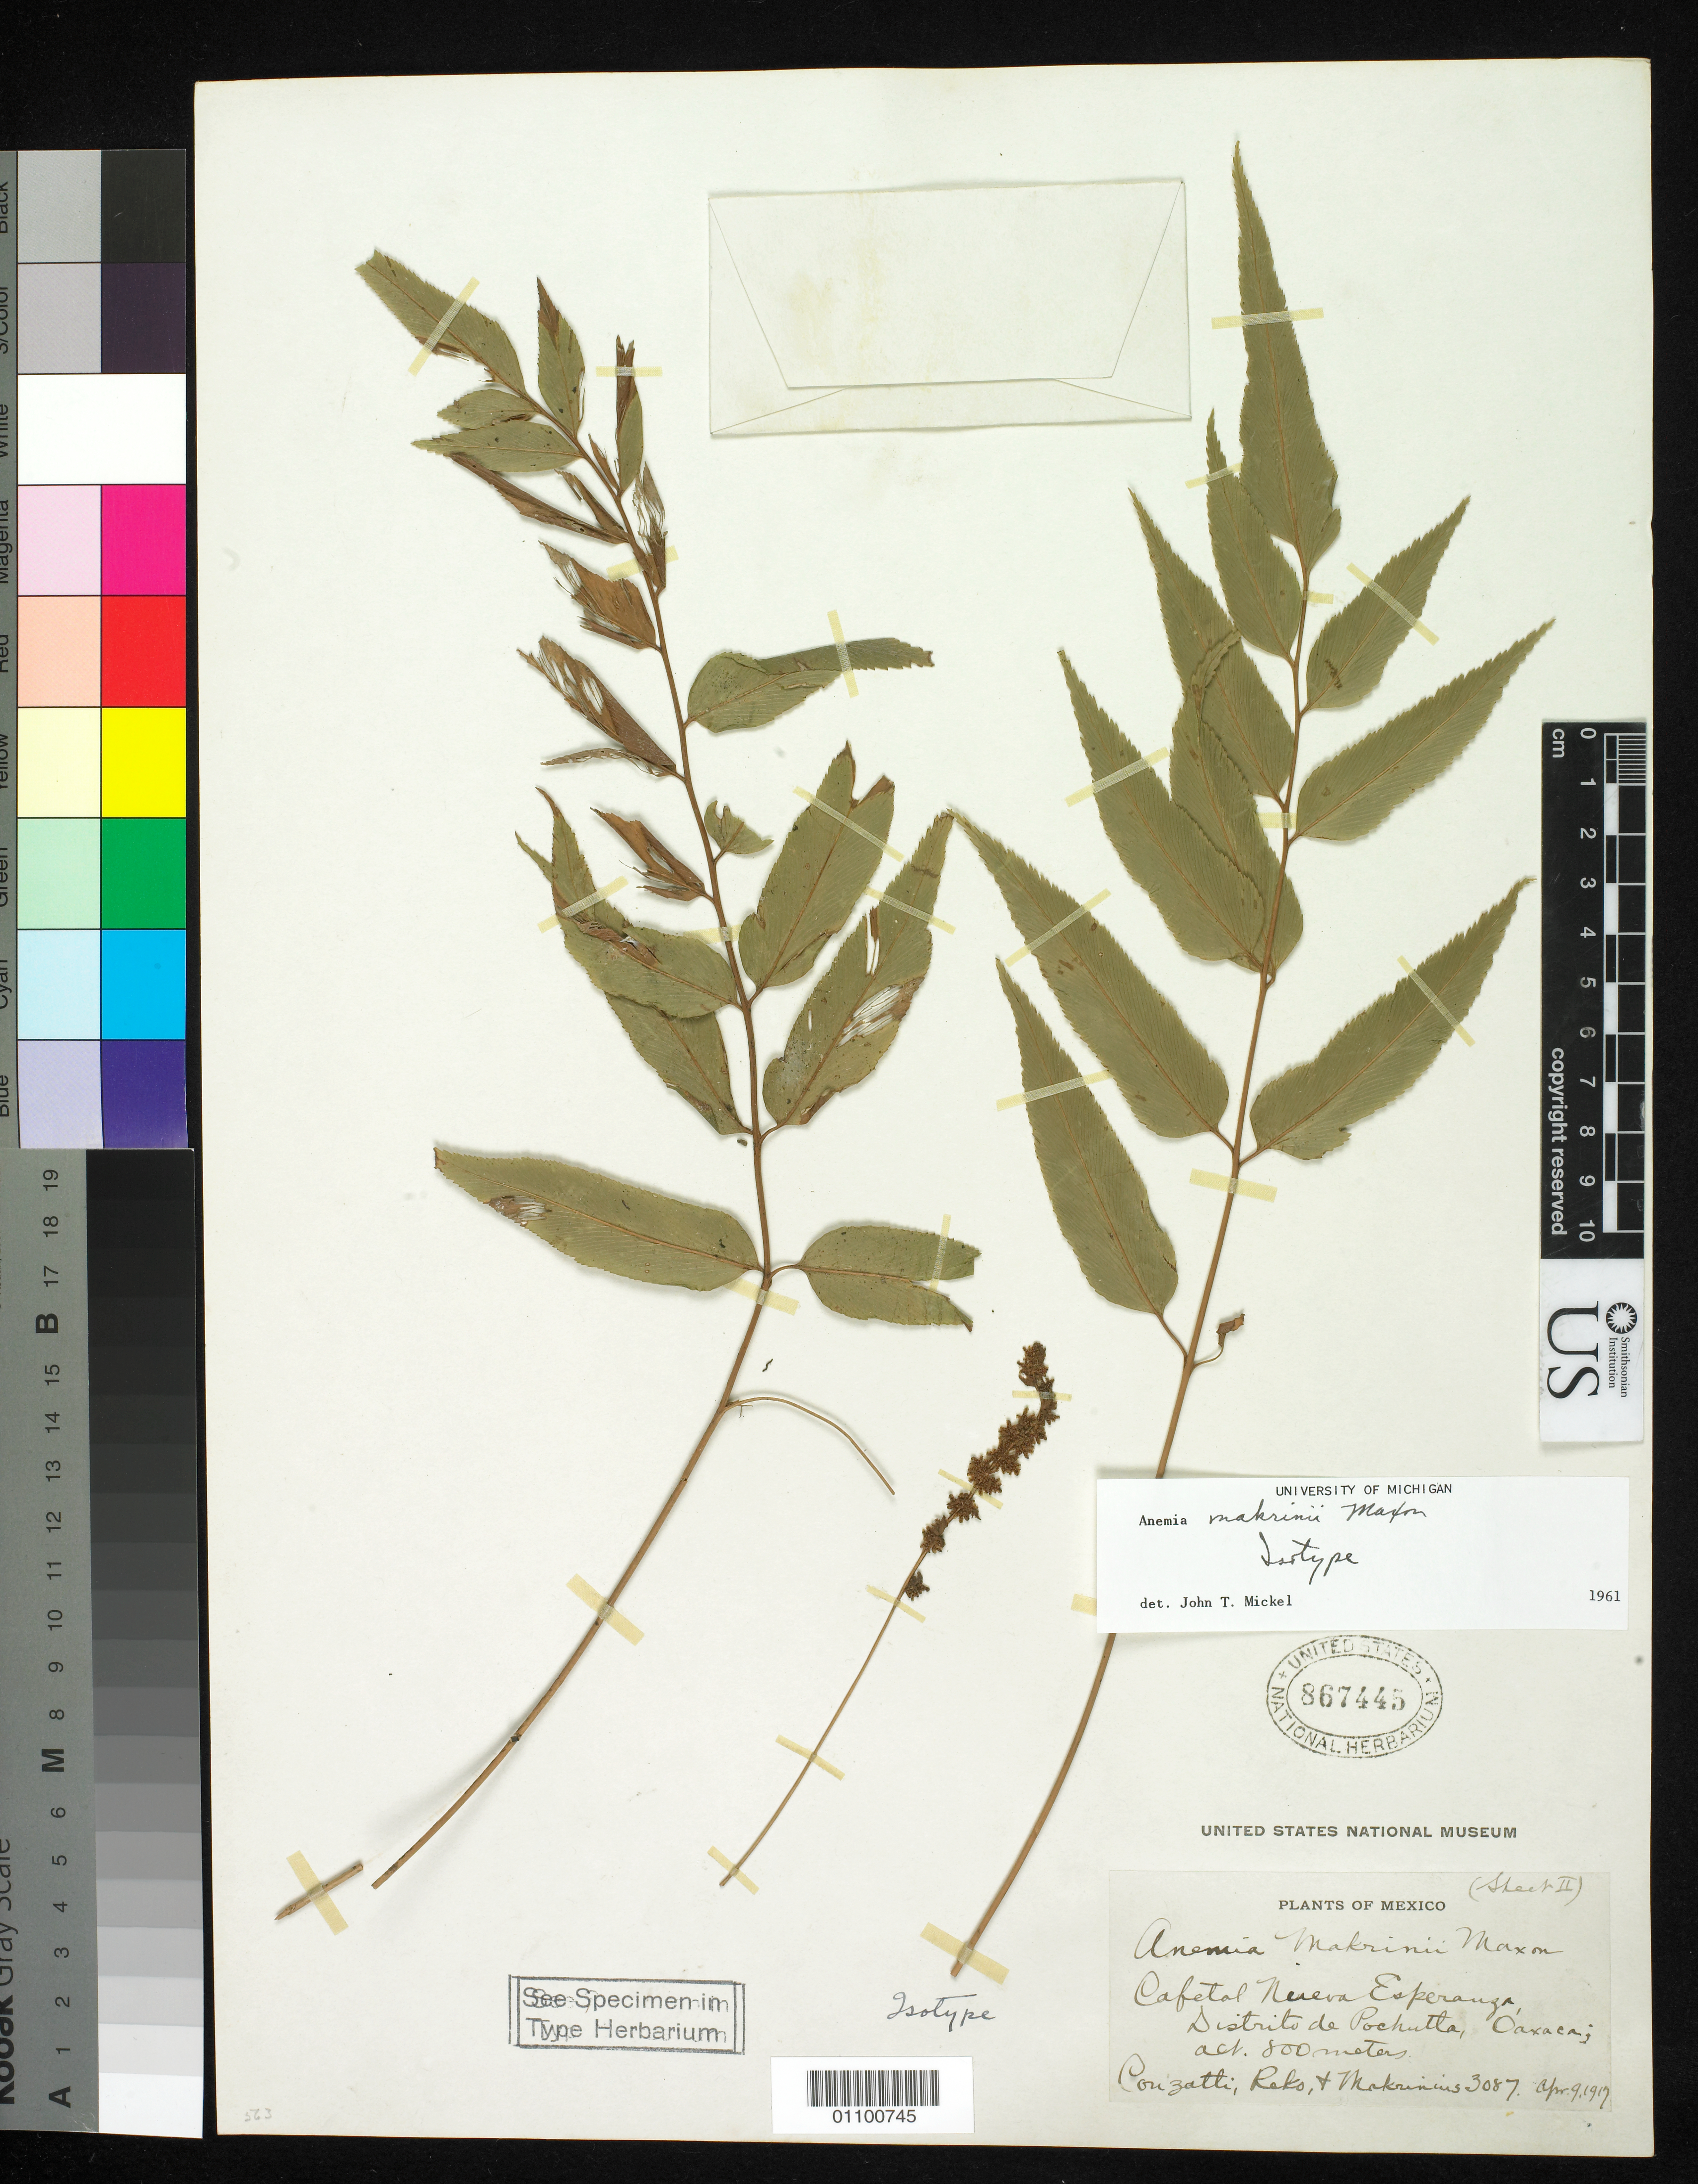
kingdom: Plantae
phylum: Tracheophyta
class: Polypodiopsida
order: Schizaeales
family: Anemiaceae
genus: Anemia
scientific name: Anemia makrinii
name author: Maxon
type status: Isotype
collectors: C. Conzatti, B. P. Reko & E. Makrinius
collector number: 3087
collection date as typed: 09 Apr 1917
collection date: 1917-04-09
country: Mexico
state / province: Oaxaca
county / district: Pochutla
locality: Cafetal Nueva Esperanza, distrito de Pochutla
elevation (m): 800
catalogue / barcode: US 867445